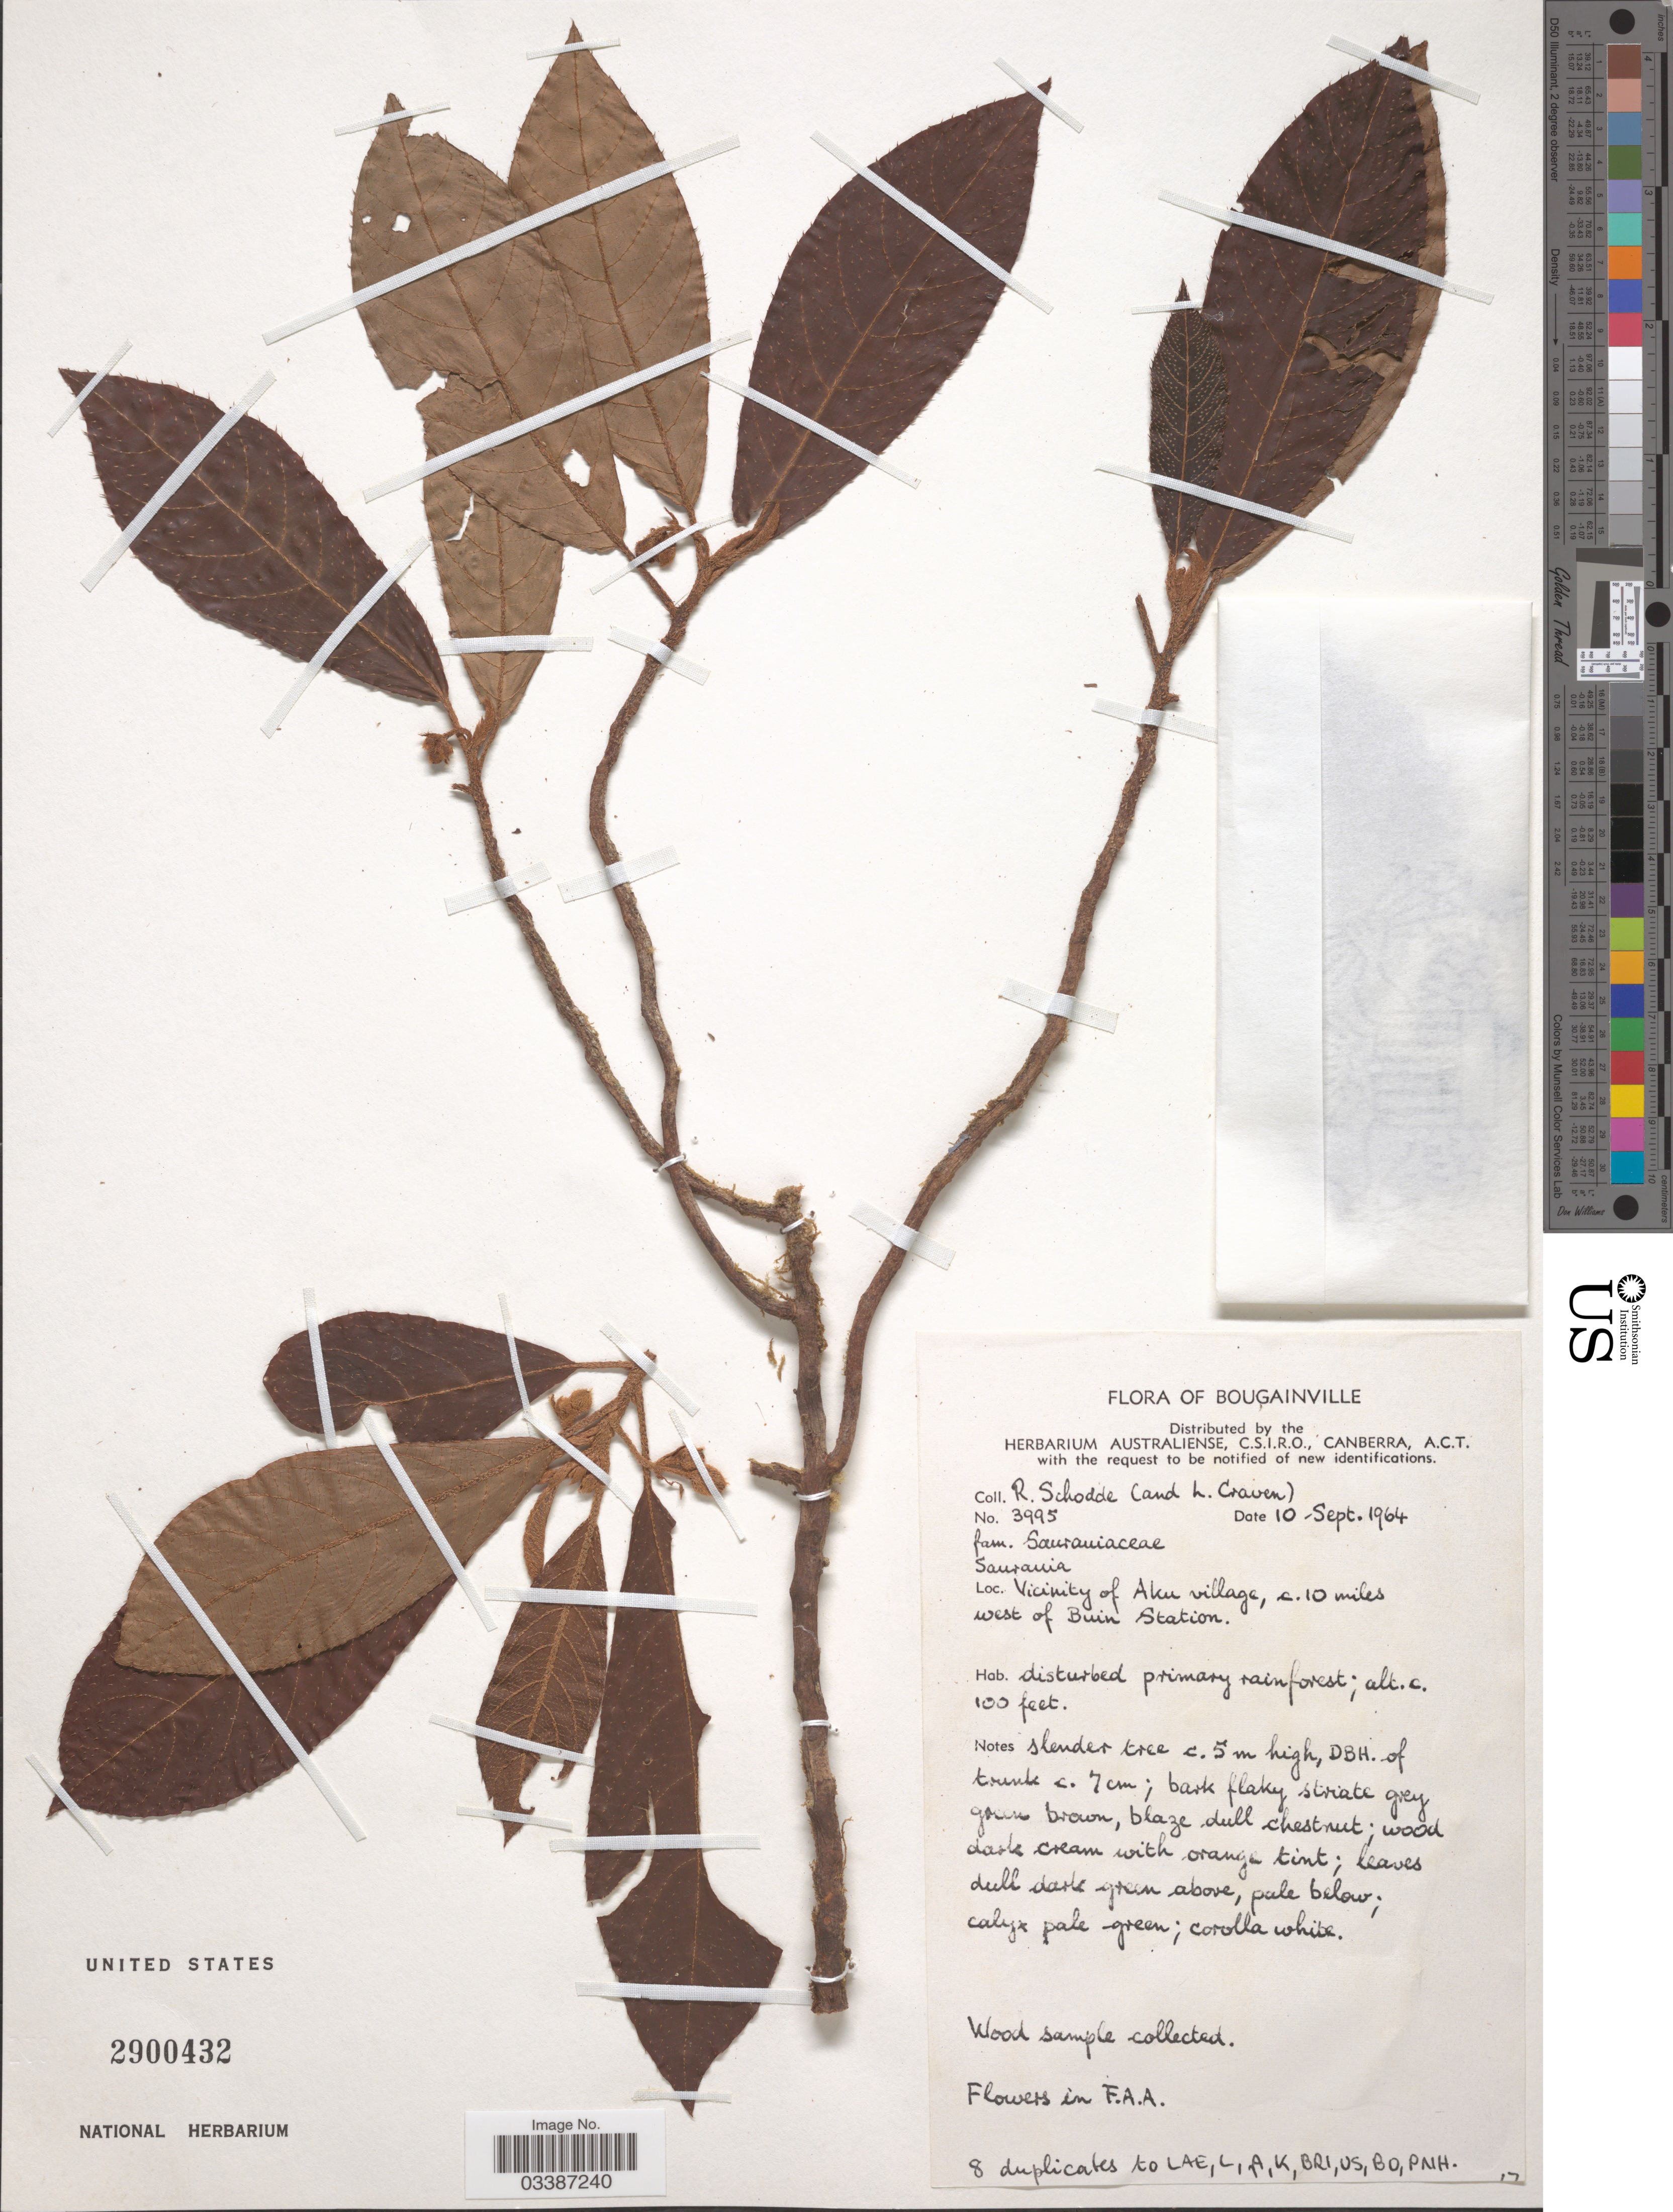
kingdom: Plantae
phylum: Tracheophyta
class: Magnoliopsida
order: Ericales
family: Actinidiaceae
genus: Saurauia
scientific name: Saurauia sp.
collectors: R. Schodde & L. A. Craven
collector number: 3995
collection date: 1964-09-10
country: Papua New Guinea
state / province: Bougainville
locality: Vicinity of Aku village, c. 10 miles west of Buin Station.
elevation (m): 30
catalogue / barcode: US 2900432